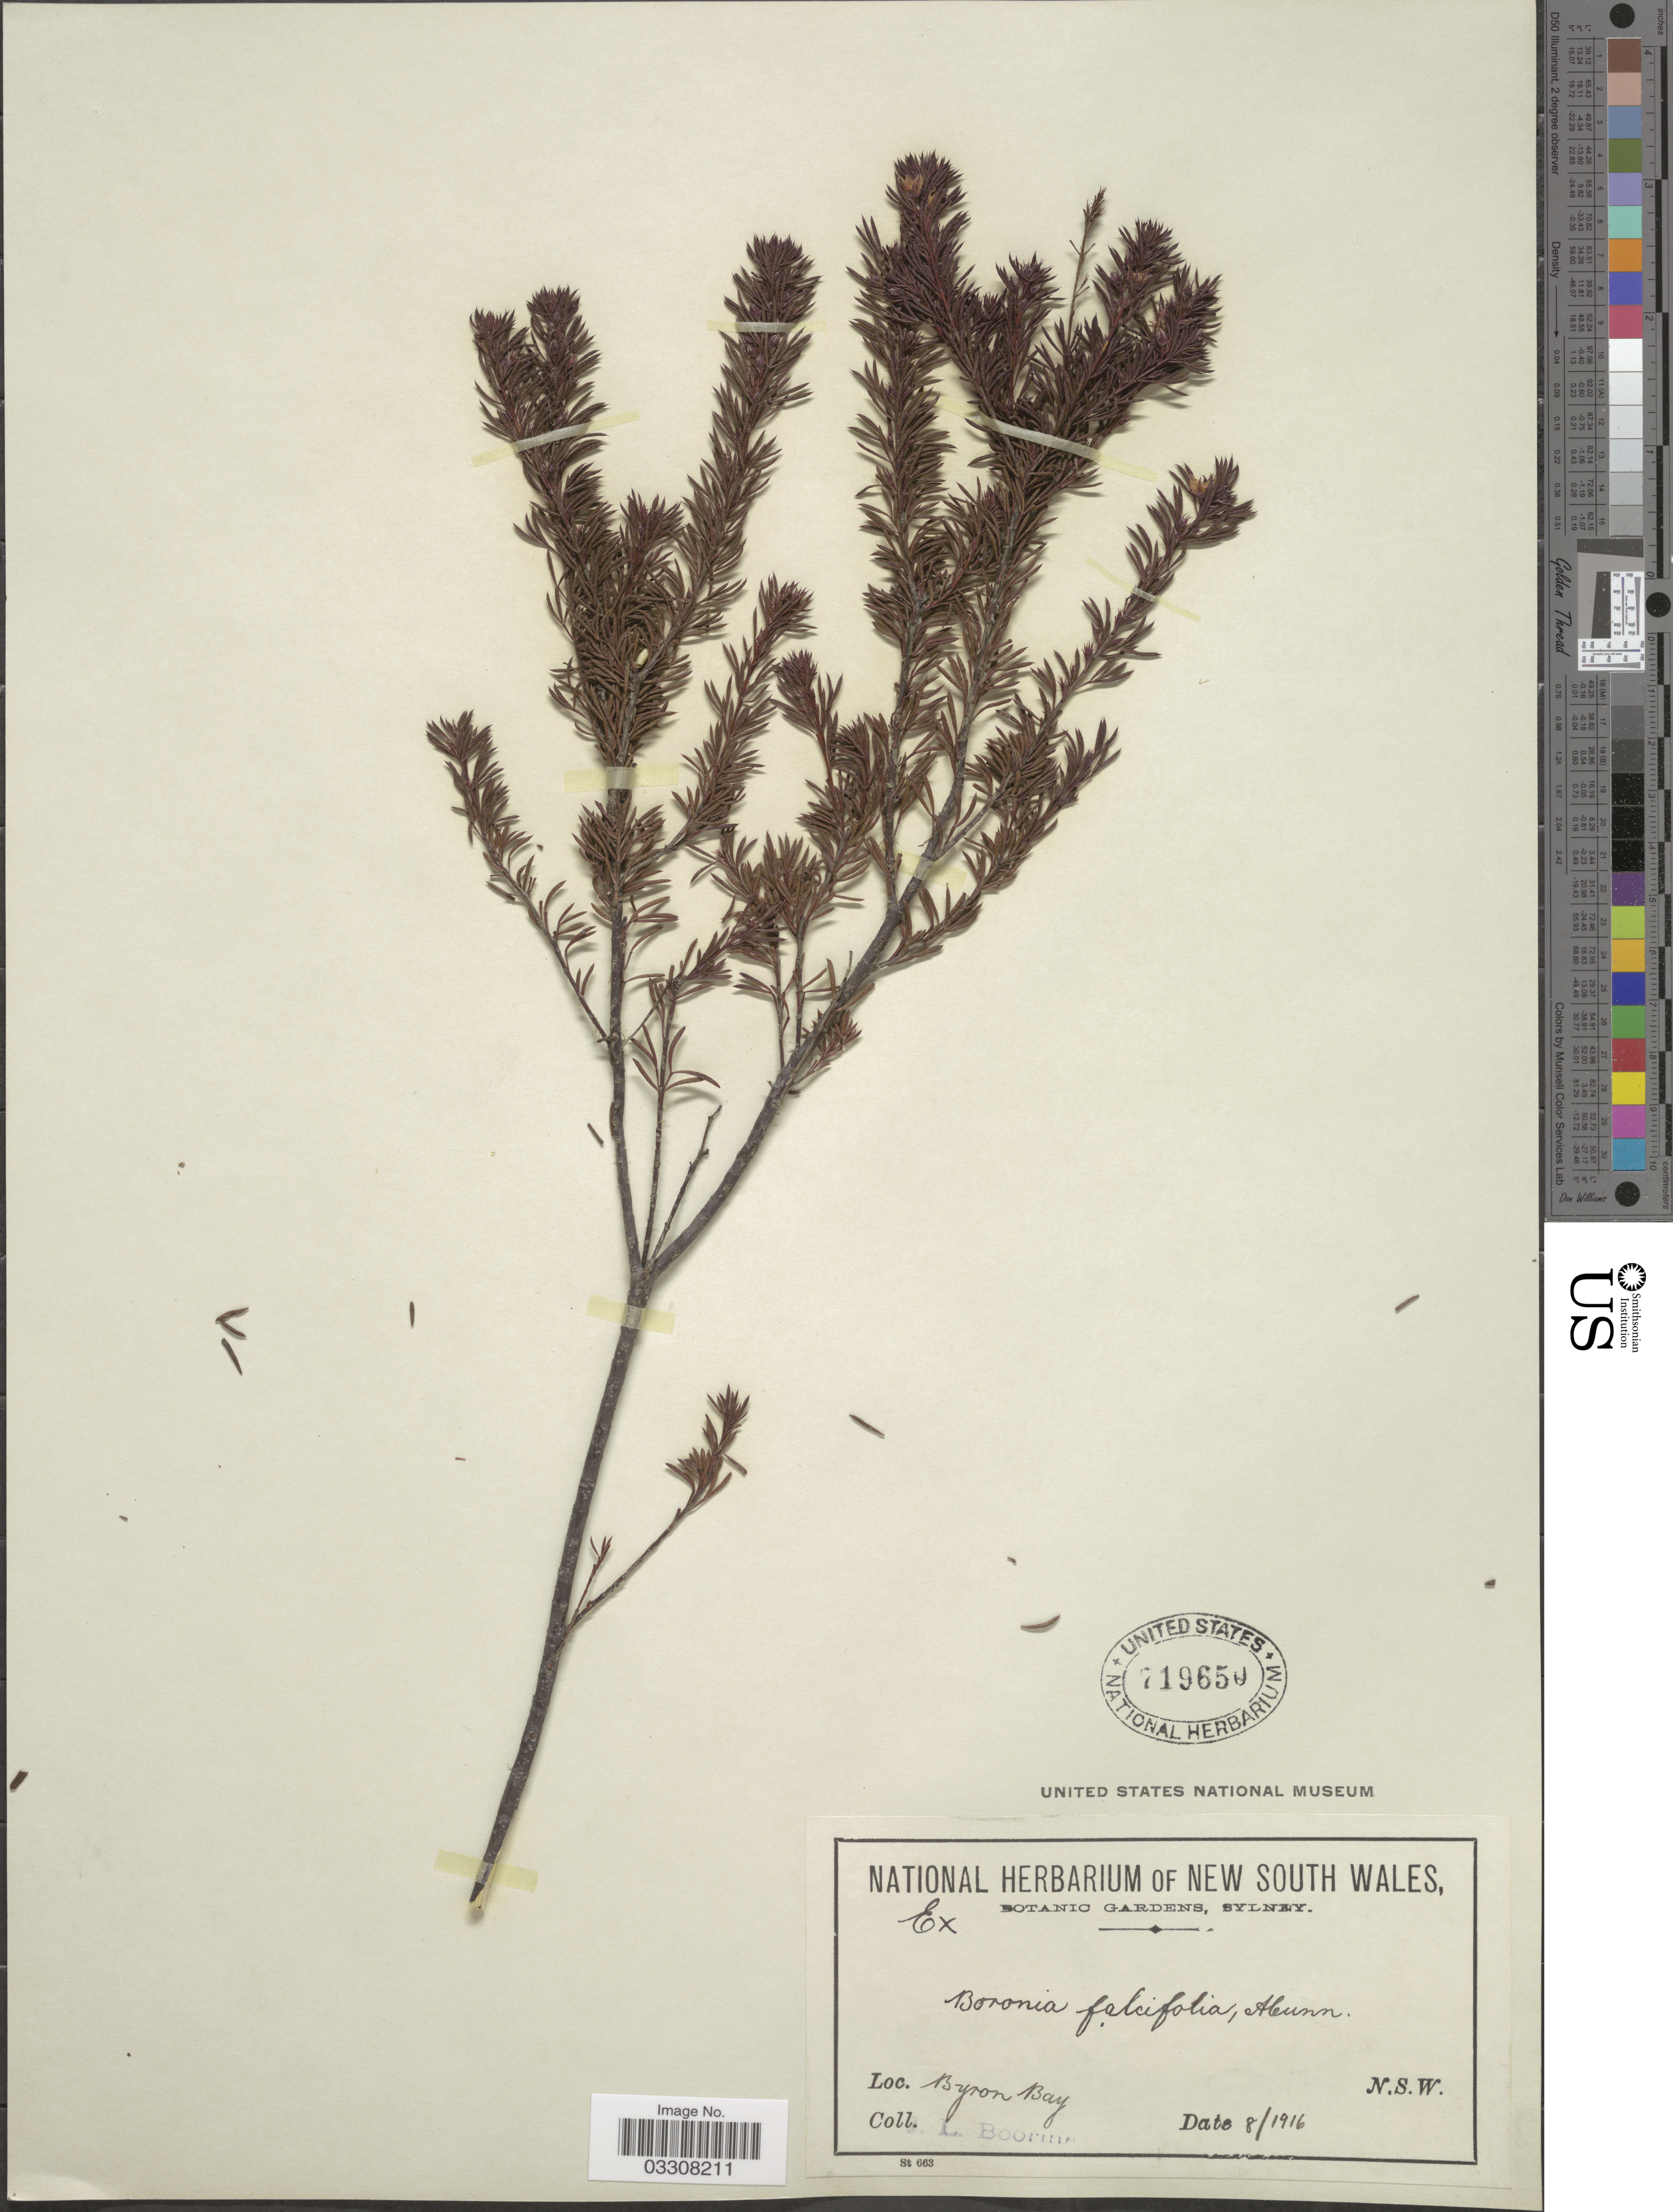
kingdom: Plantae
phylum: Tracheophyta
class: Magnoliopsida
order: Sapindales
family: Rutaceae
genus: Boronia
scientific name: Boronia falcifolia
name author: A. Cunn.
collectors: J. Boorman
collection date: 1916-08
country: Australia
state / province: New South Wales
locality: Byron Bay.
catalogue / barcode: US 719650